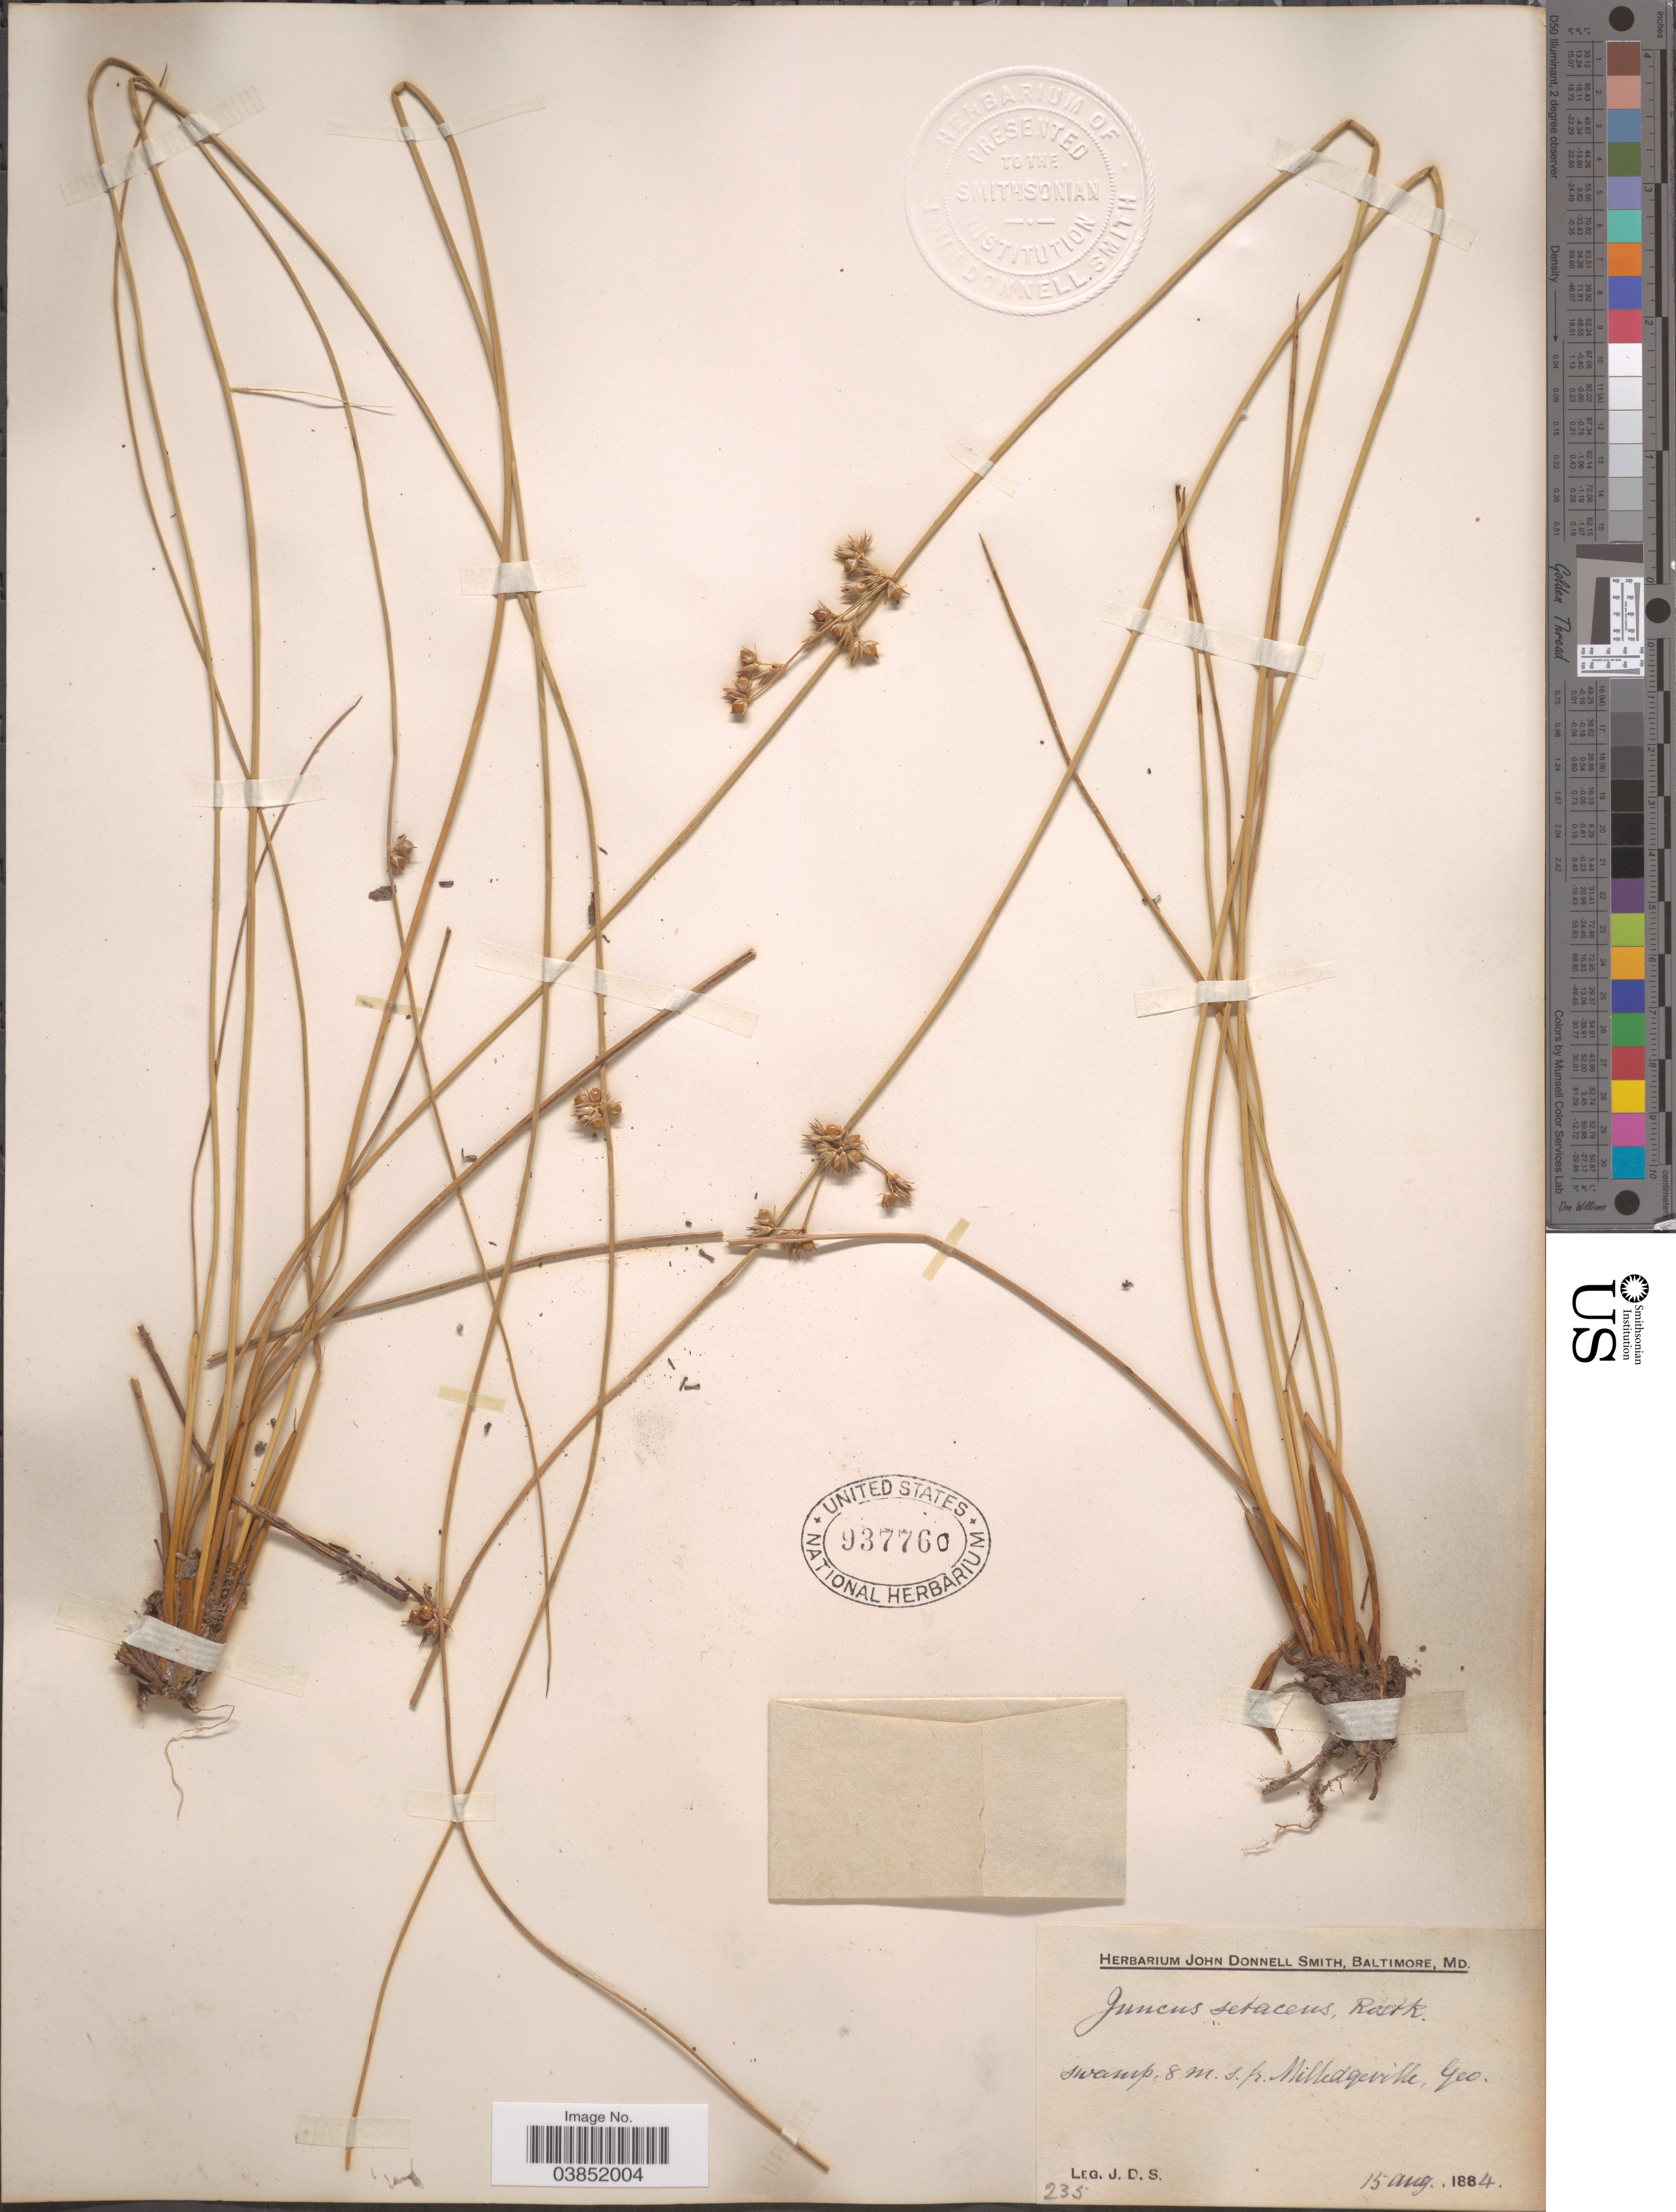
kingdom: Plantae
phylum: Tracheophyta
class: Liliopsida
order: Poales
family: Juncaceae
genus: Juncus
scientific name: Juncus coriaceus Mack.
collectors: J. Donnell Smith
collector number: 235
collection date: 1884-08-15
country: United States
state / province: Georgia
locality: Swamp, 8 m. s. fr. Milledgeville.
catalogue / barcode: US 937760